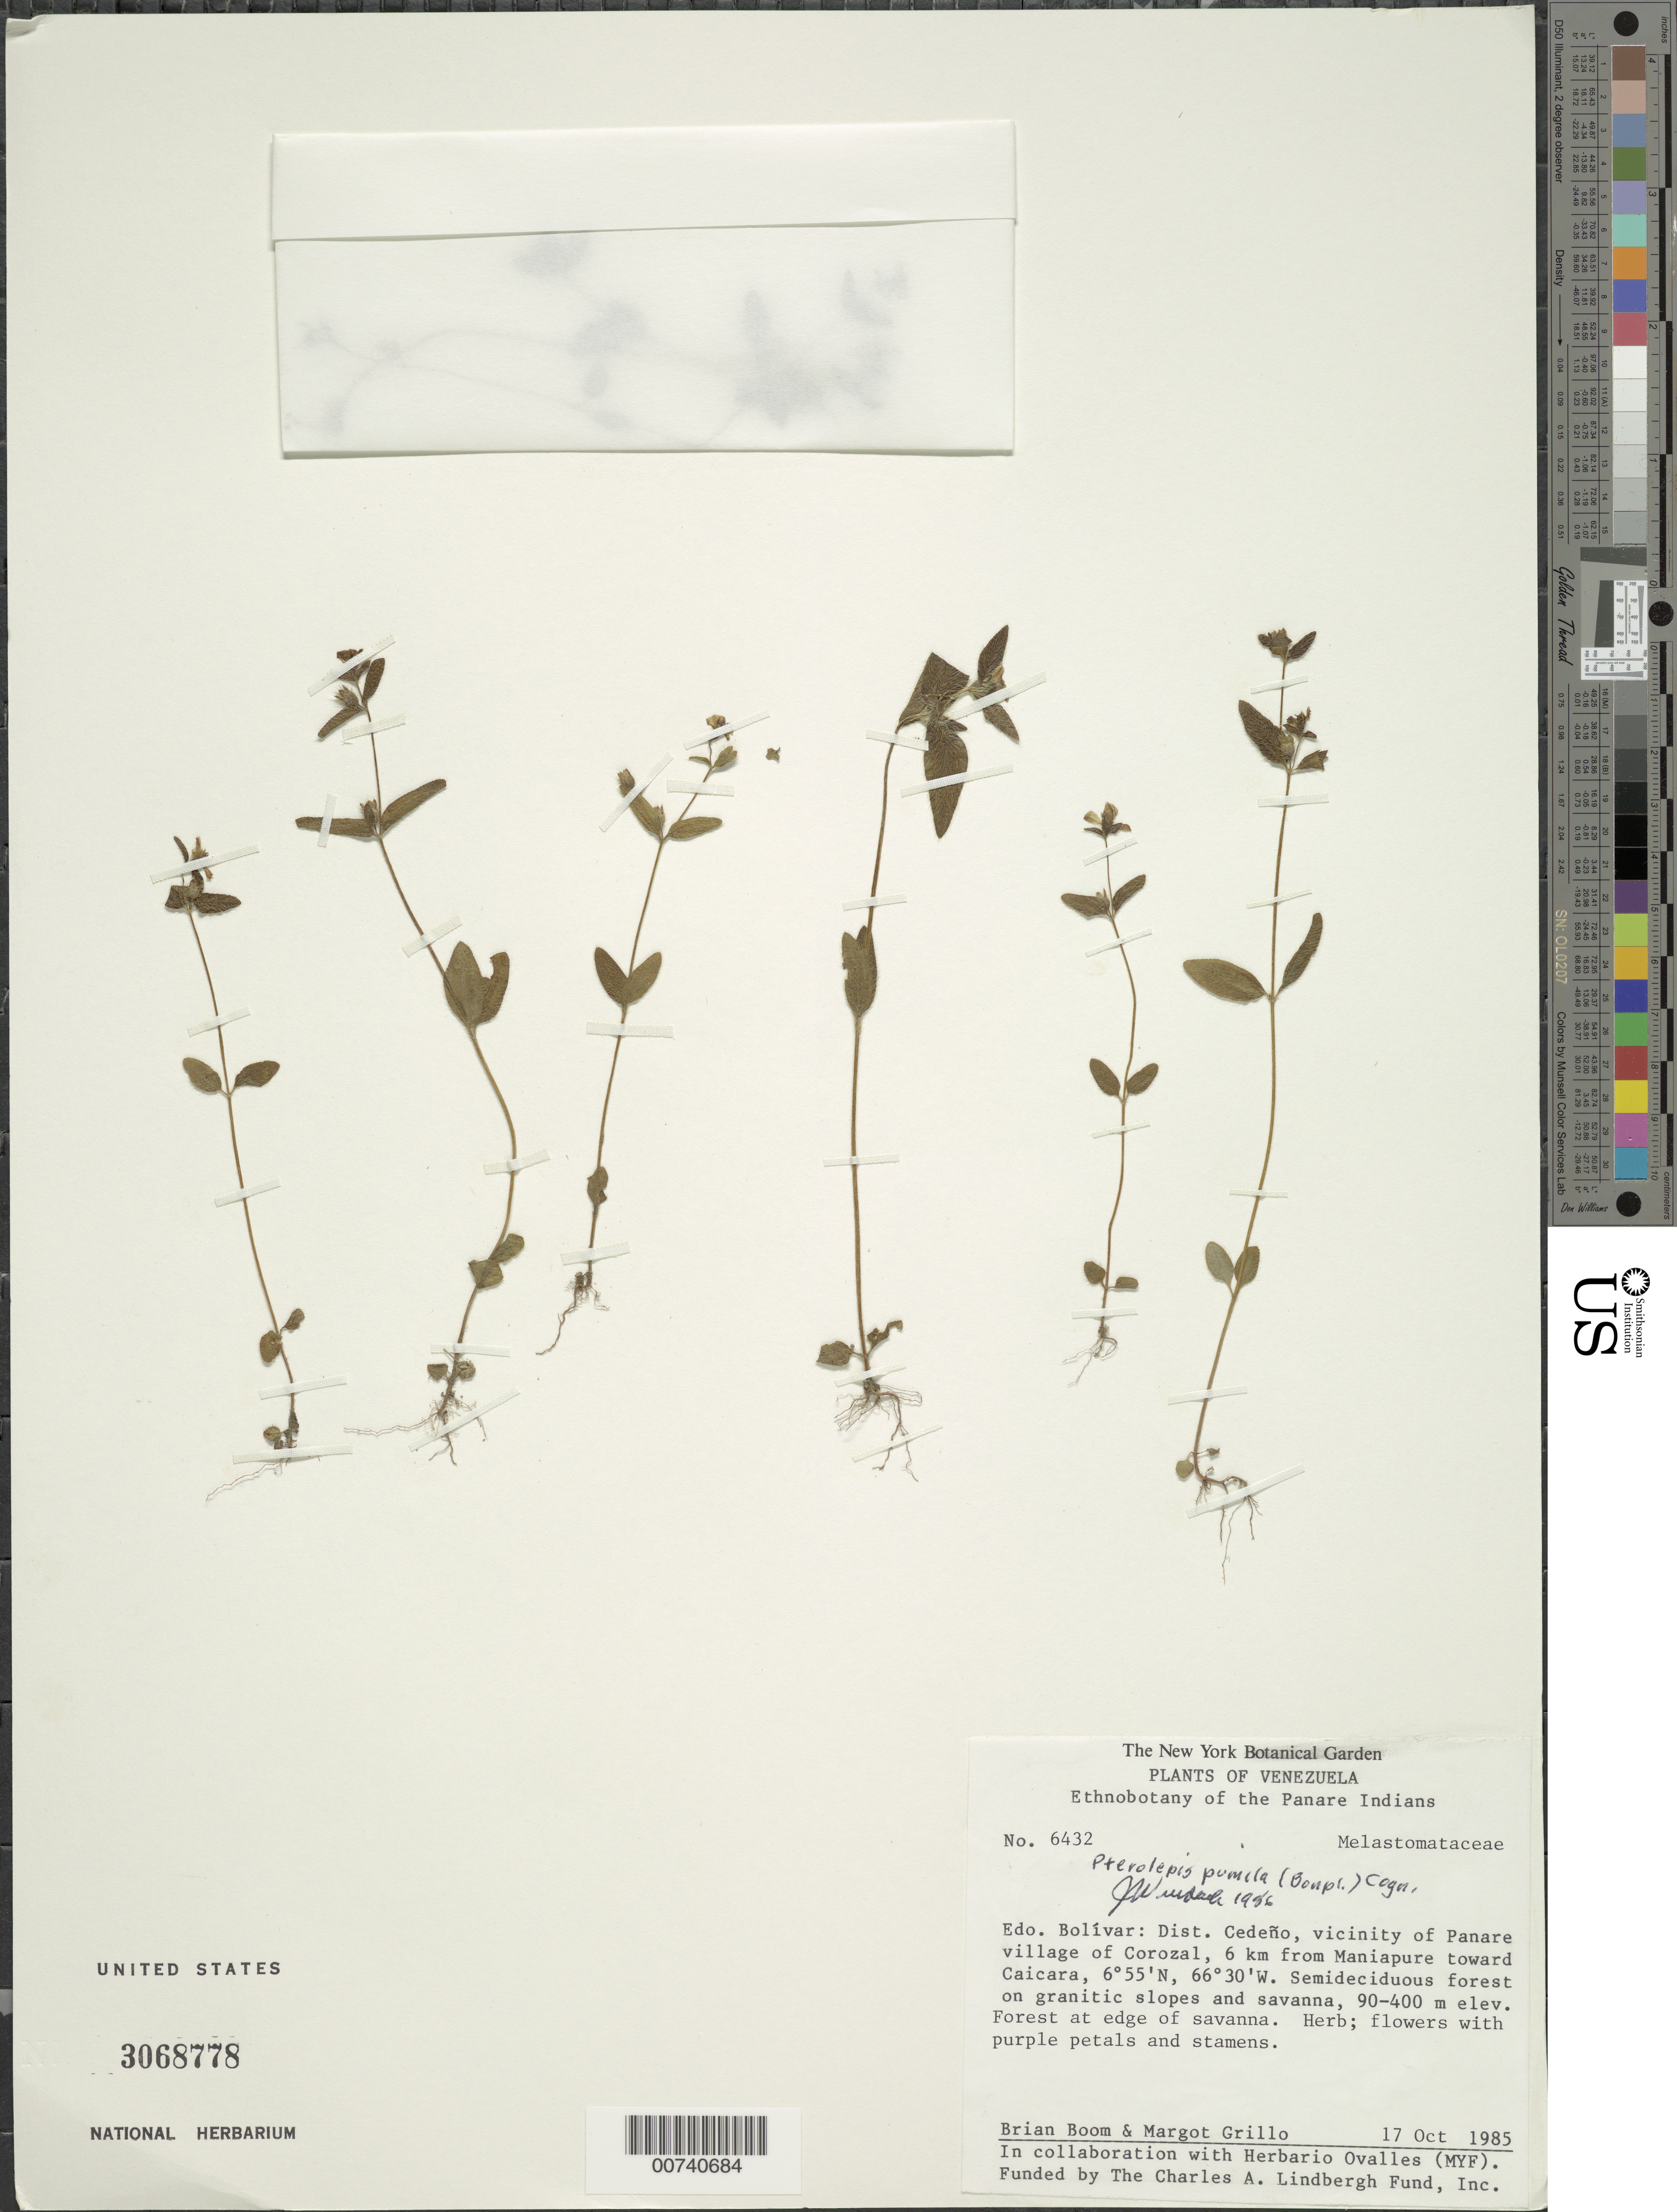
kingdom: Plantae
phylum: Tracheophyta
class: Magnoliopsida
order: Myrtales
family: Melastomataceae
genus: Pterolepis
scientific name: Pterolepis pumila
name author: (Bonpl.) DC. ex Crueg.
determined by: Wurdack, John J., (US), US (UNITED STATES)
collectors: B. M. Boom & M. Grillo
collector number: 6432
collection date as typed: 17-Oct-85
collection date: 1985-10-17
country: Venezuela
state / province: Bolívar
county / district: Cedeño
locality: Panare village of Corozal, vic., 6 km from Maniapure toward Caicara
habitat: Semideciduous forest on granitic slopes and savanna; forest on mountain behind village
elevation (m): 90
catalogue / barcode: US 3068778